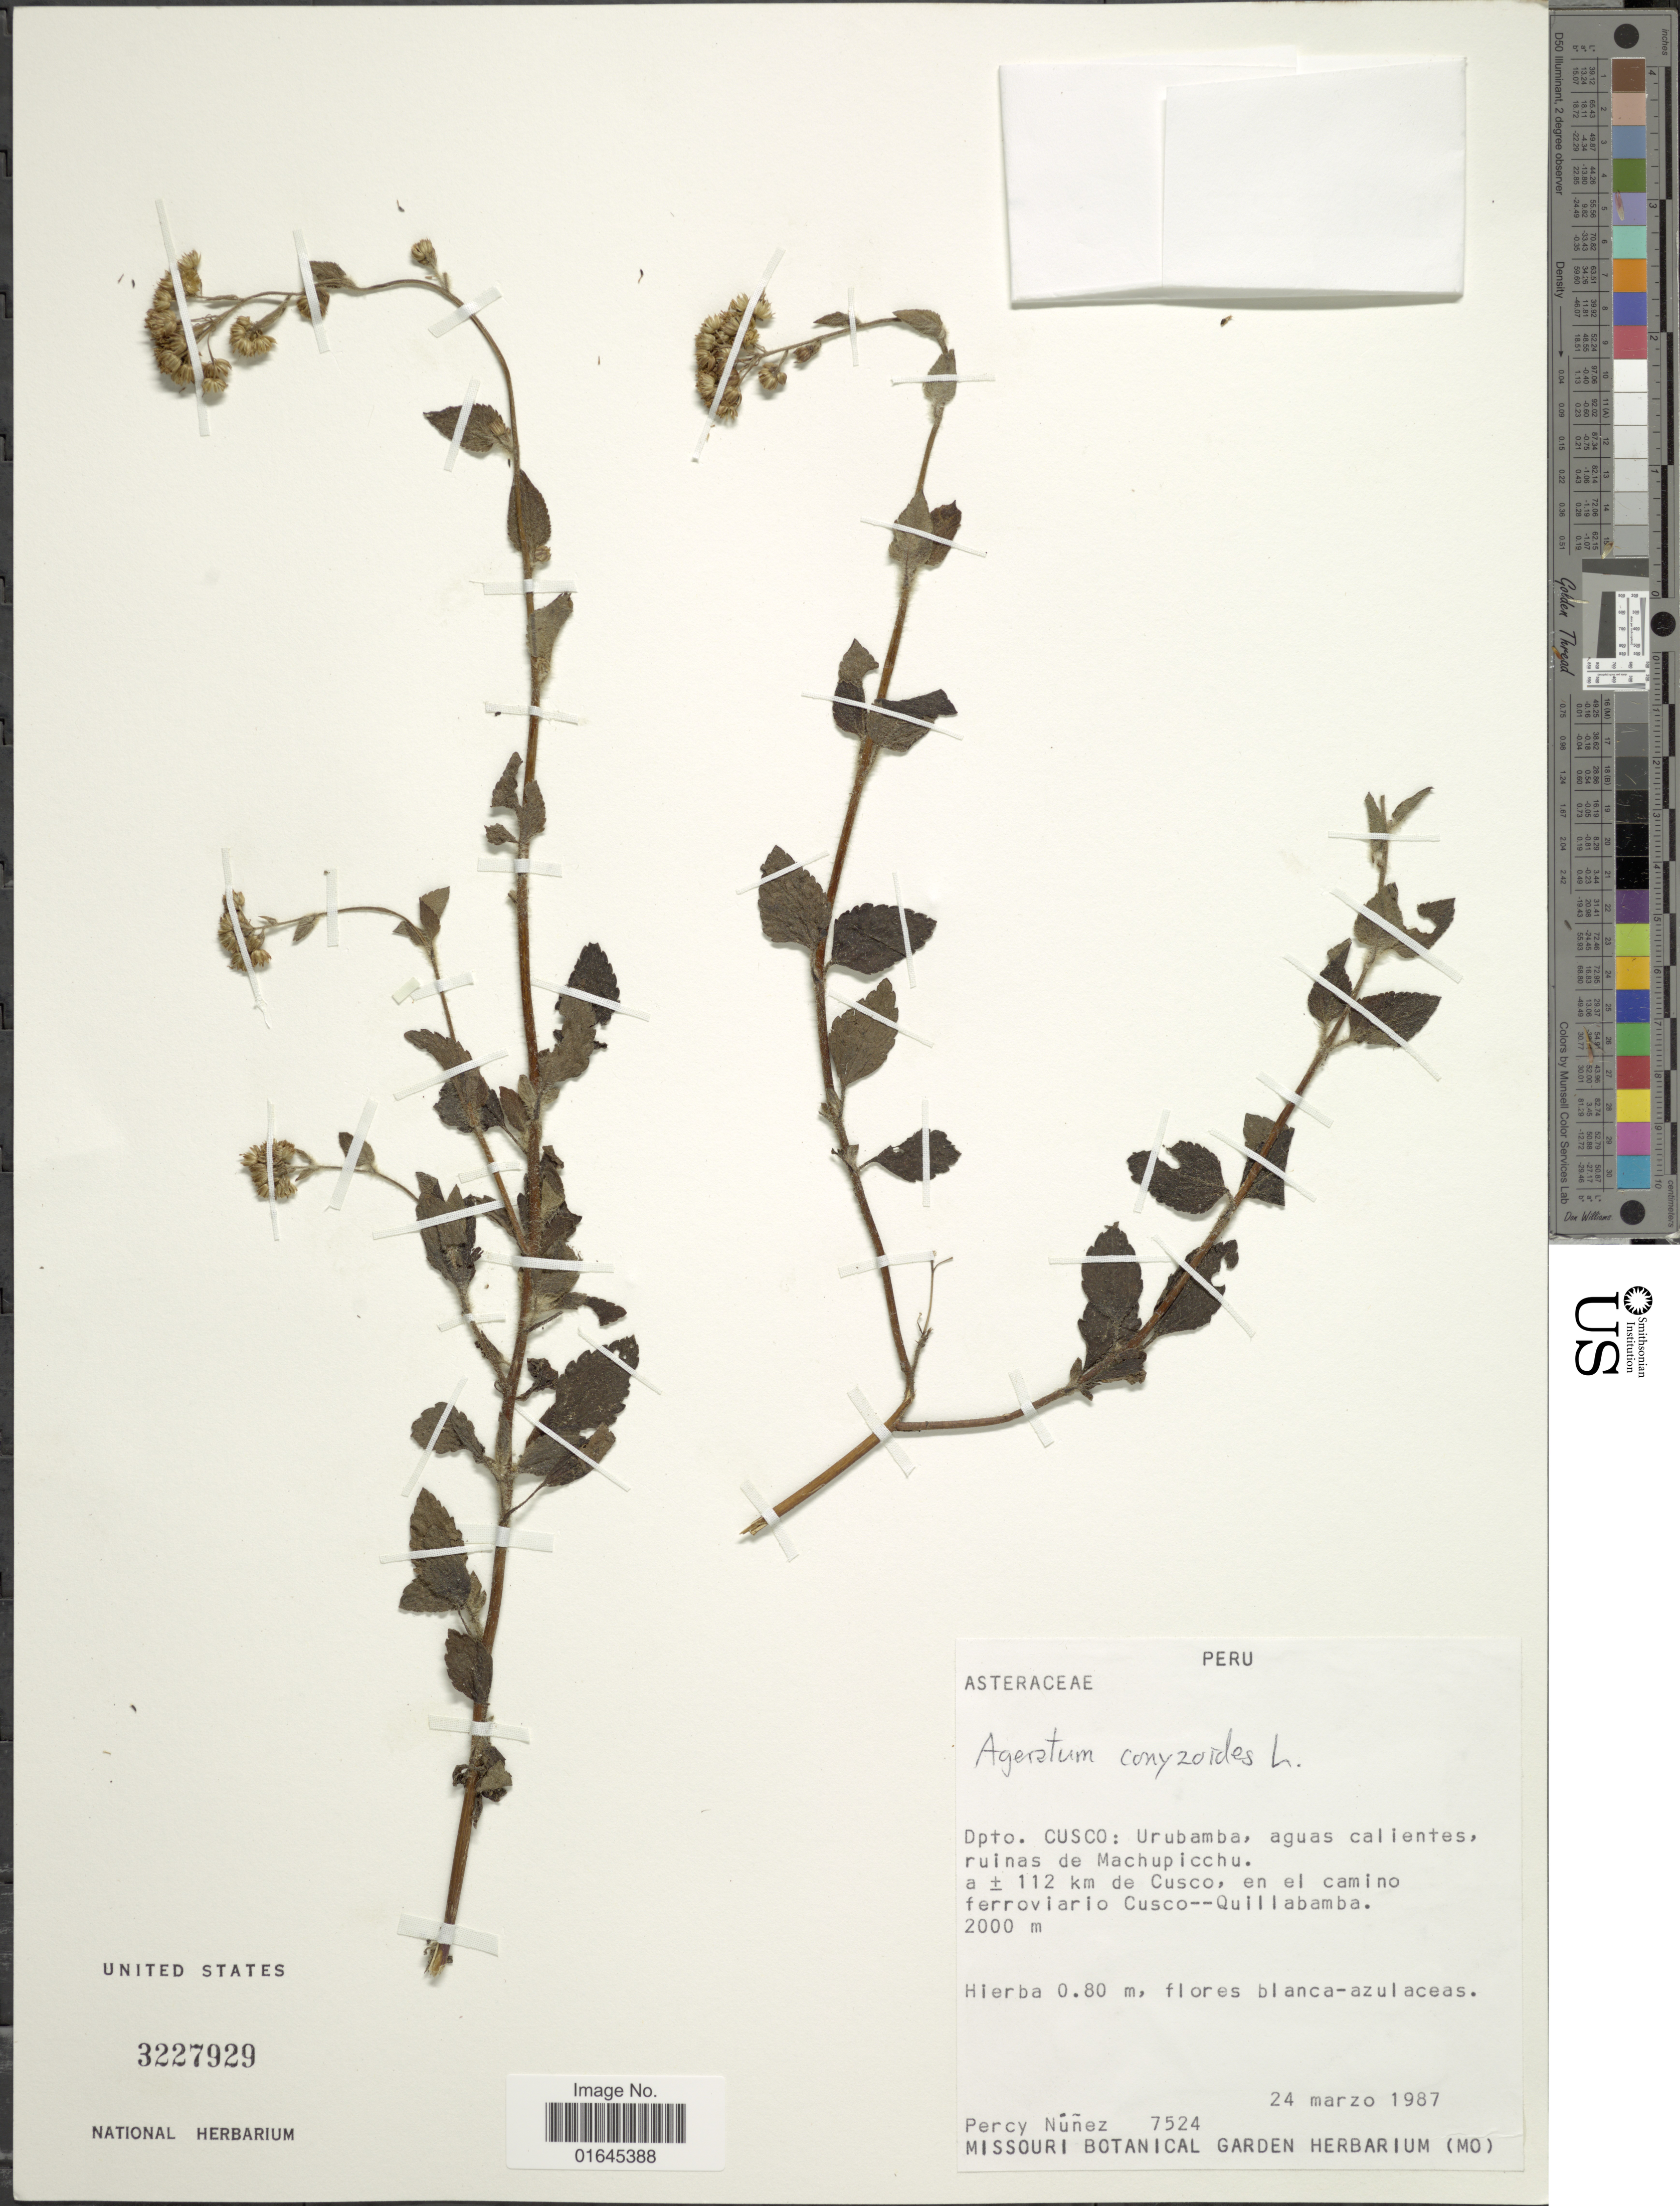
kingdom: Plantae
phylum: Tracheophyta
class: Magnoliopsida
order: Asterales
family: Asteraceae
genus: Ageratum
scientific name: Ageratum conyzoides subsp. conyzoides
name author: L.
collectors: P. Nuñez V.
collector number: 7524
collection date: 1987-03-24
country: Peru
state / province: Cusco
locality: Urubamba, aguas calientes, ruinas de Machupicchu, a ± 112 km de Cusco, en el camino ferroviario Cusco - - Quillabamba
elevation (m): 2000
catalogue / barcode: US 3227929